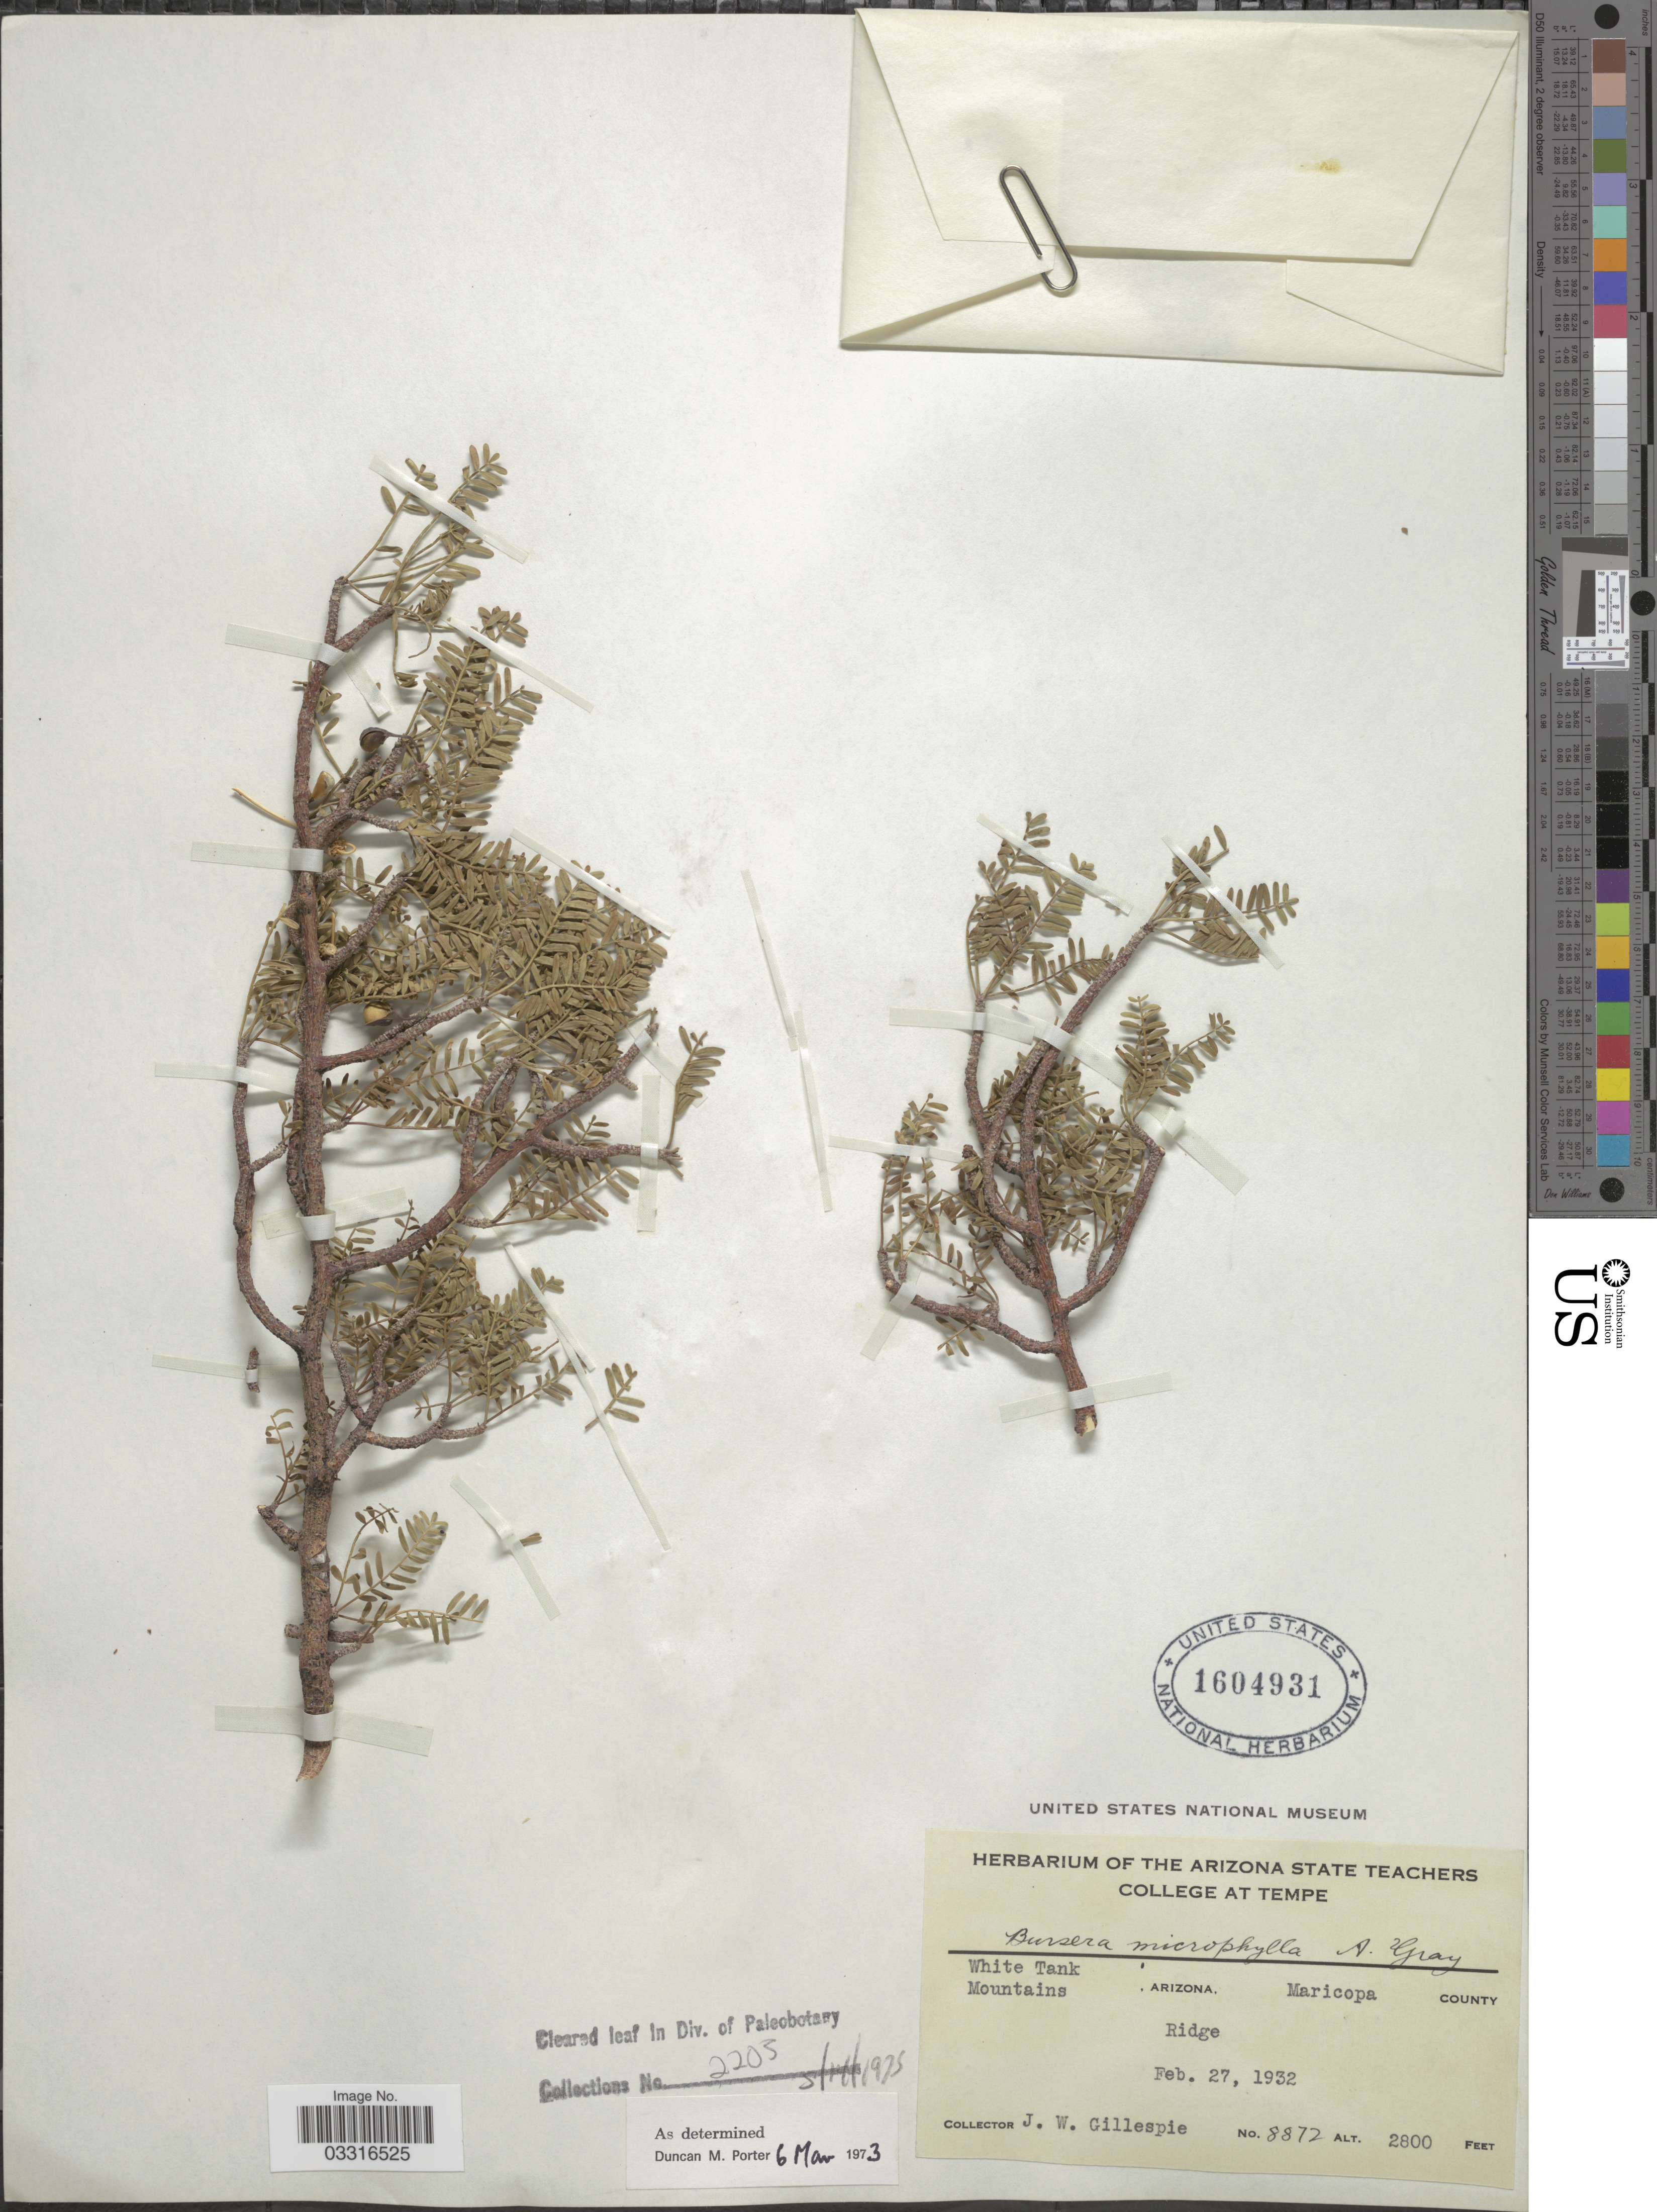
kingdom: Plantae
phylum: Tracheophyta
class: Magnoliopsida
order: Sapindales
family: Burseraceae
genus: Bursera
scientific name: Bursera microphylla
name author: A. Gray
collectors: J. W. Gillespie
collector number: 8872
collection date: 1932-02-27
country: United States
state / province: Arizona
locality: White Tank Mountains, Maricopa County.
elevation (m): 853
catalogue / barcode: US 1604931